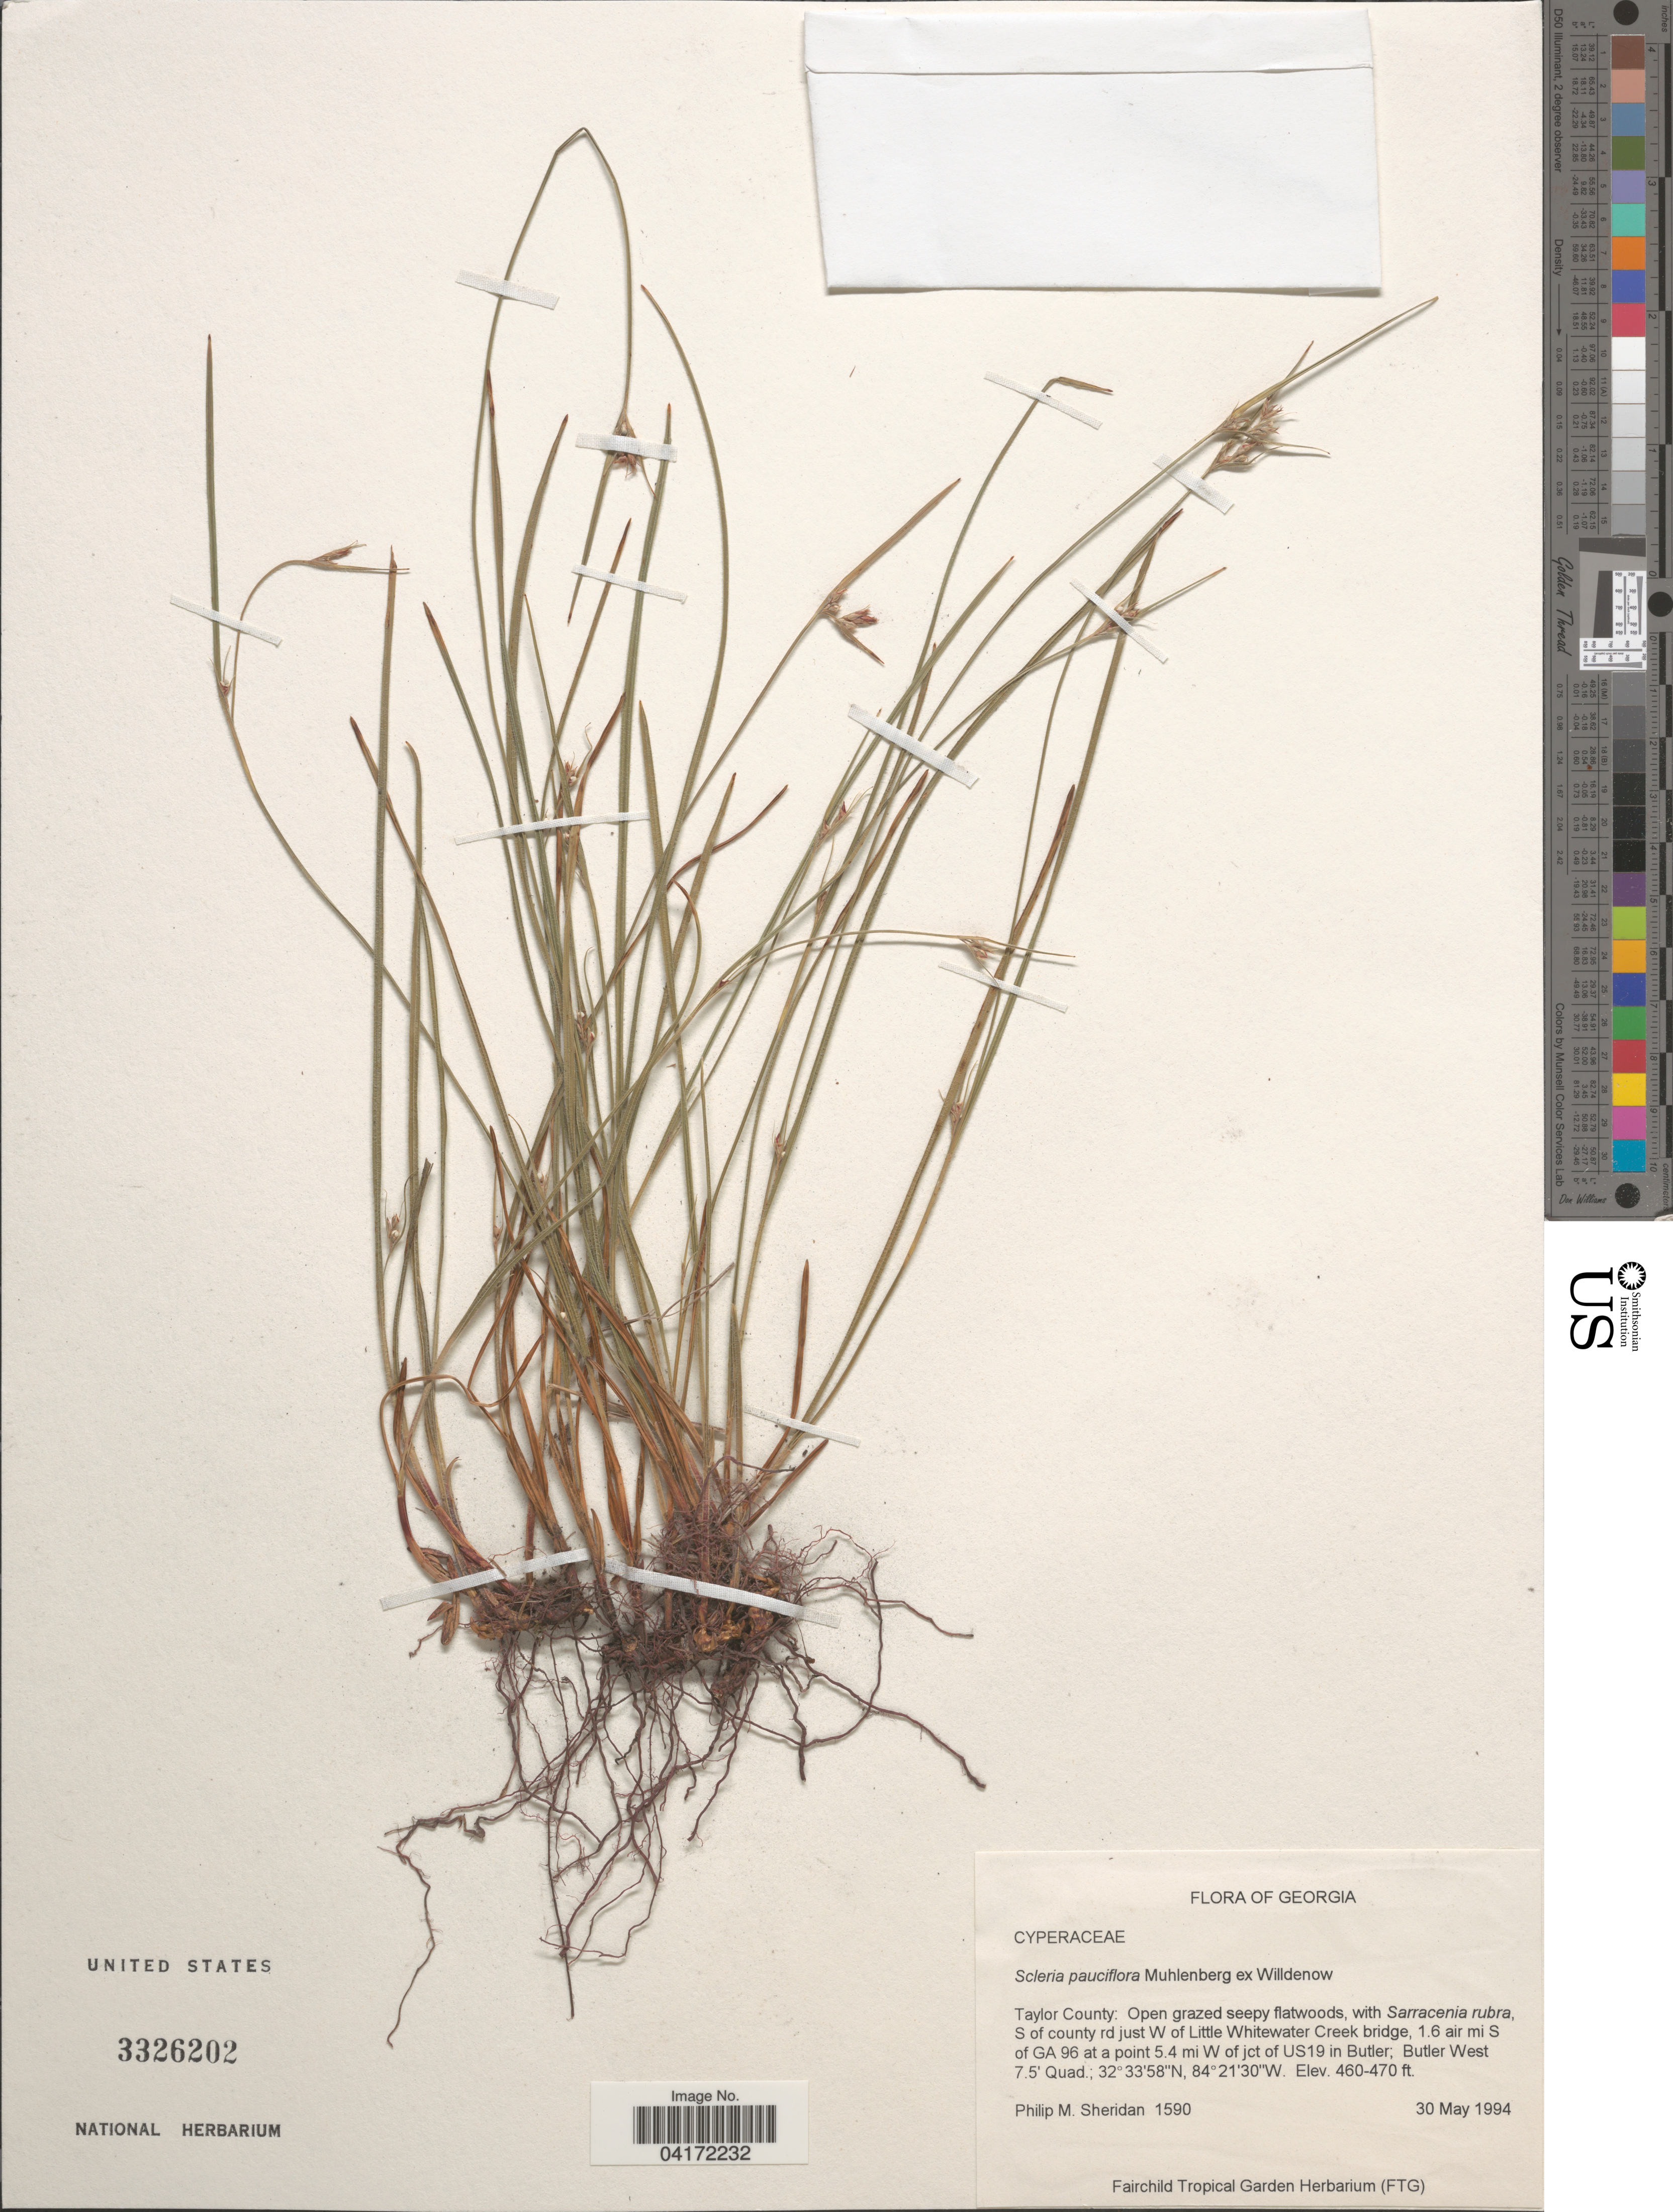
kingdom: Plantae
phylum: Tracheophyta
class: Liliopsida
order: Poales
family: Cyperaceae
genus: Scleria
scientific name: Scleria pauciflora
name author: Muhl. ex Willd.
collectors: P. Sheridan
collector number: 1590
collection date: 1994-05-30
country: United States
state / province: Georgia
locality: Taylor County: S of county rd just W of Little Whitewater Creek bridge, 1.6 air mi S of GA 96 at a point 5.4 mi W of jct of US19 in Butler; Butler West 7.5' Quad.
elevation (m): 140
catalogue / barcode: US 3326202